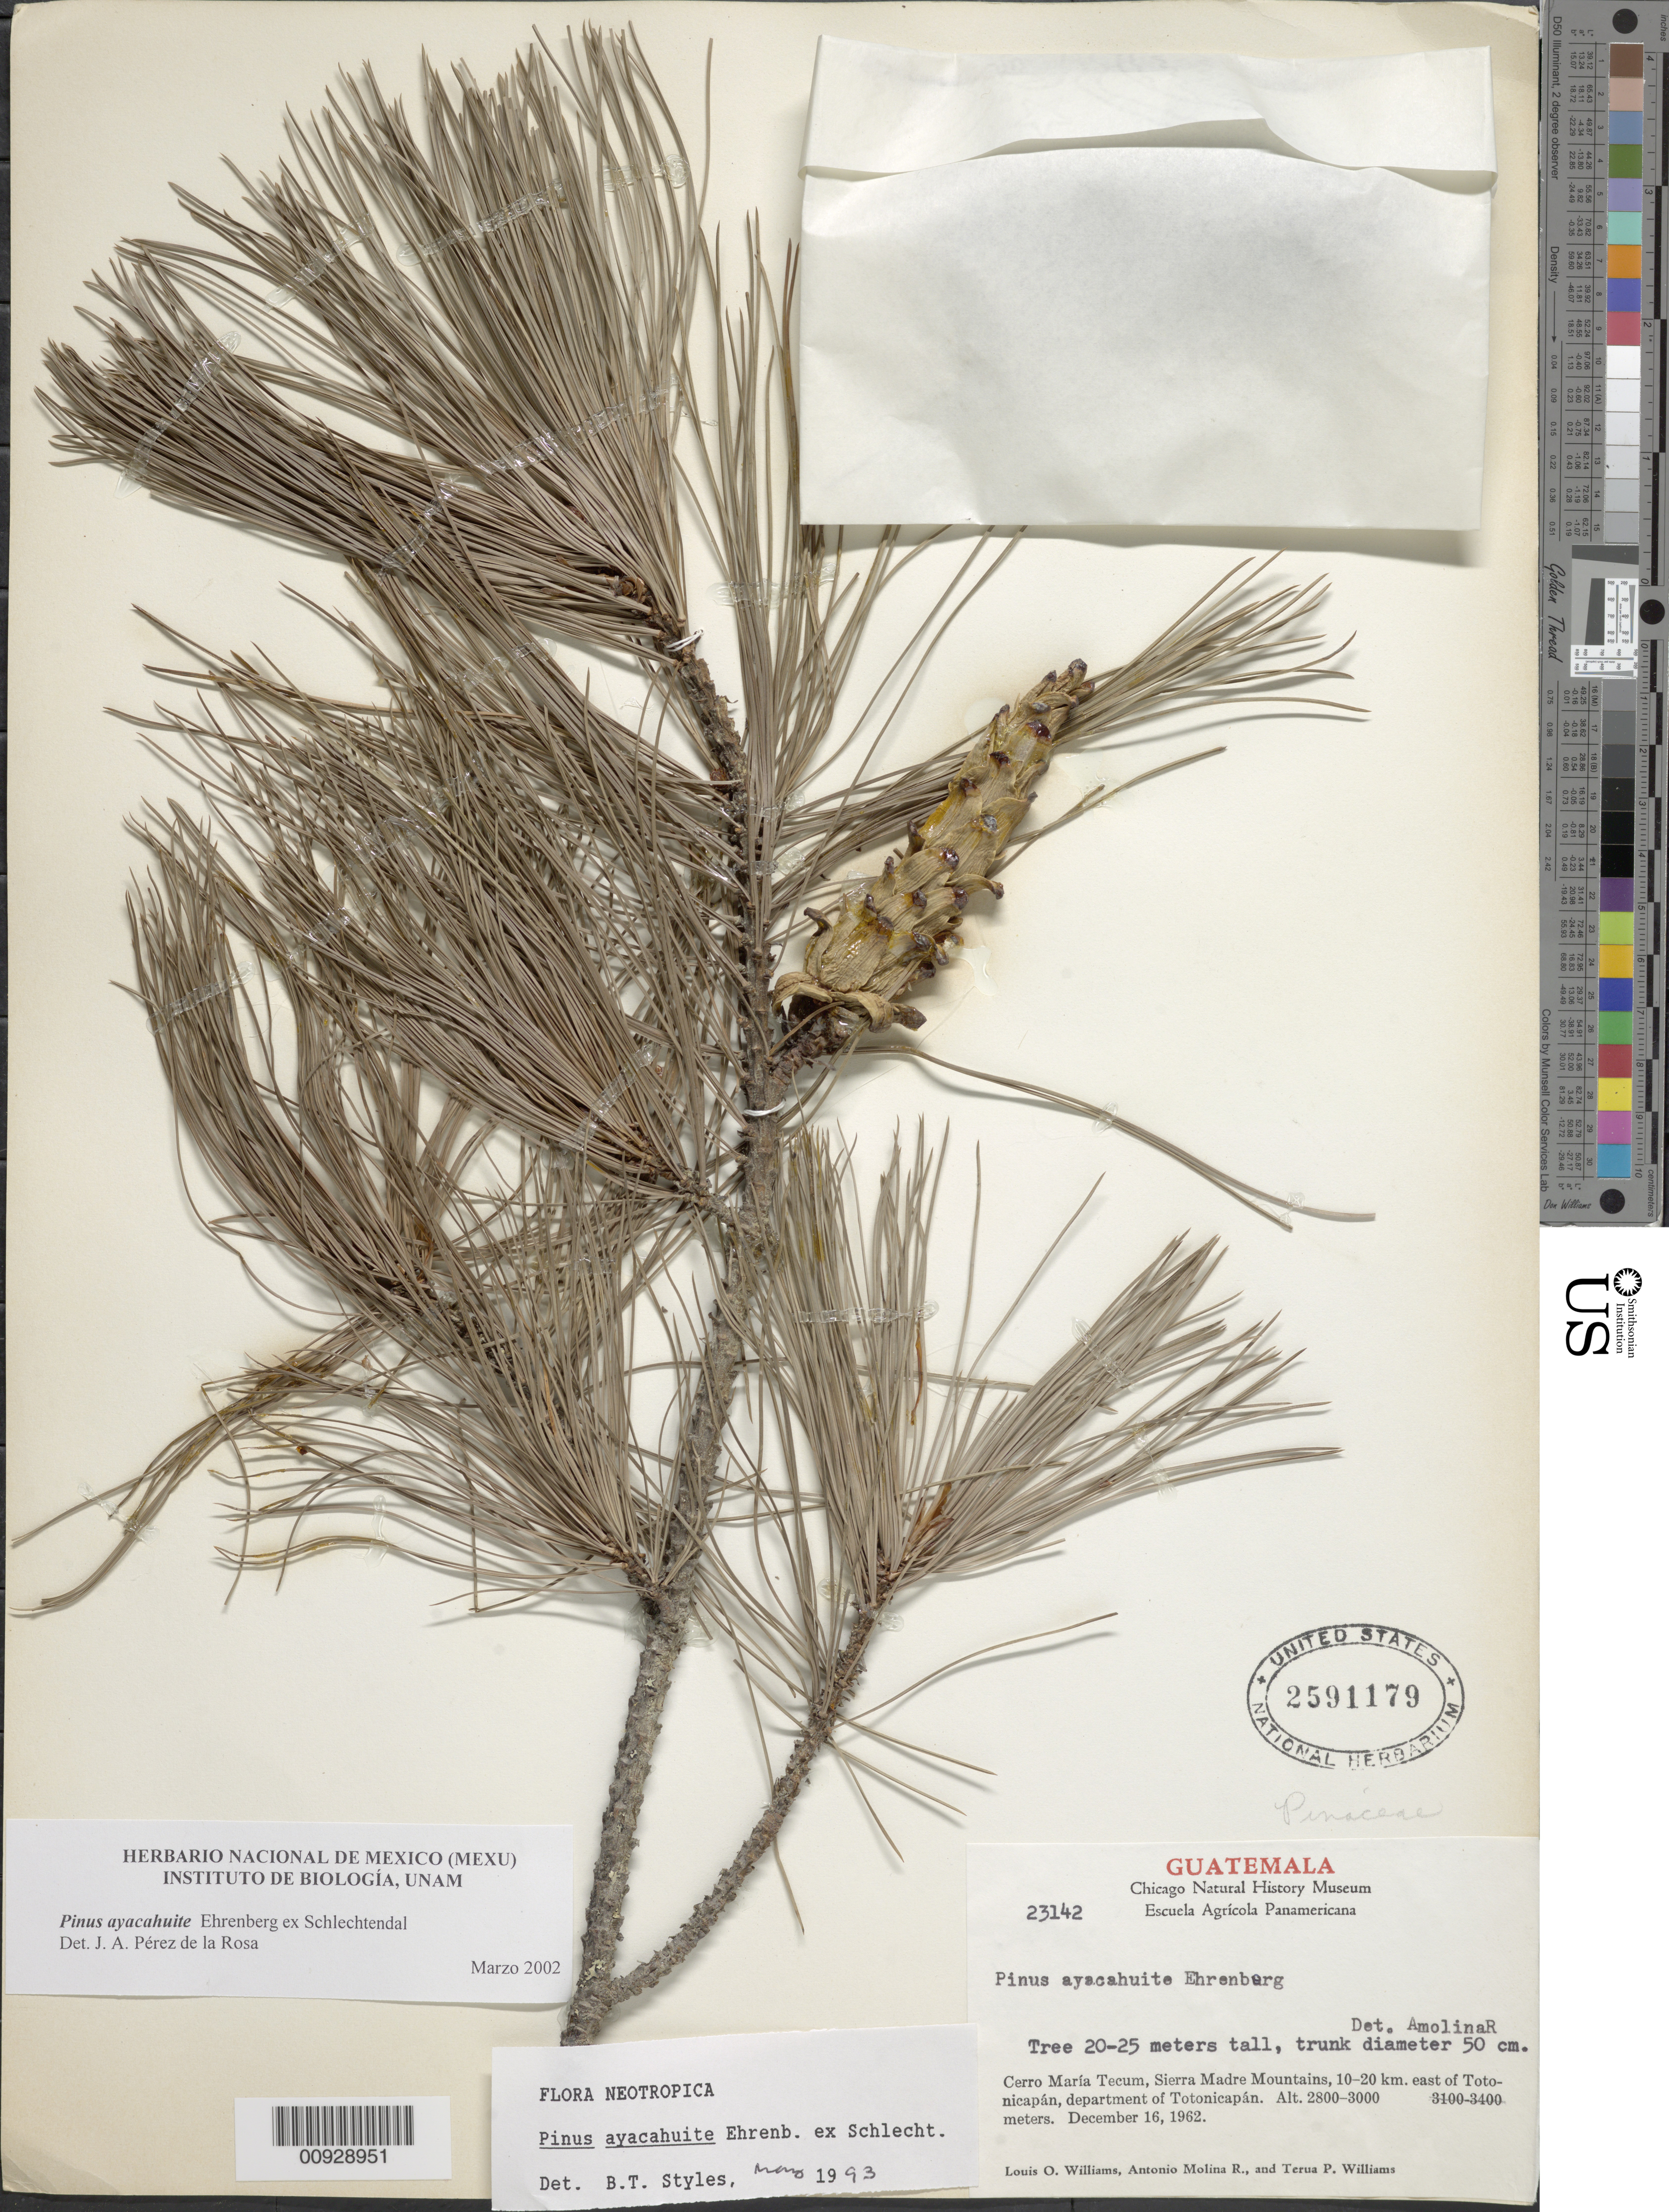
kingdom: Plantae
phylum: Tracheophyta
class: Pinopsida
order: Pinales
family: Pinaceae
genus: Pinus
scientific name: Pinus ayacahuite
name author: Ehrenb. ex Schltdl.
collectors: L. O. Williams, A. Molina R. & T. P. Williams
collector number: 23142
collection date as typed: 16 Dec 1962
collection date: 1962-12-16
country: Guatemala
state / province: Totonicapán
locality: Cerro María Tecum, Sierra Madre Mountains, 10-20 km. east of Totonicapán.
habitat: Cerro.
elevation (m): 3000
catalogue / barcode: US 2591179